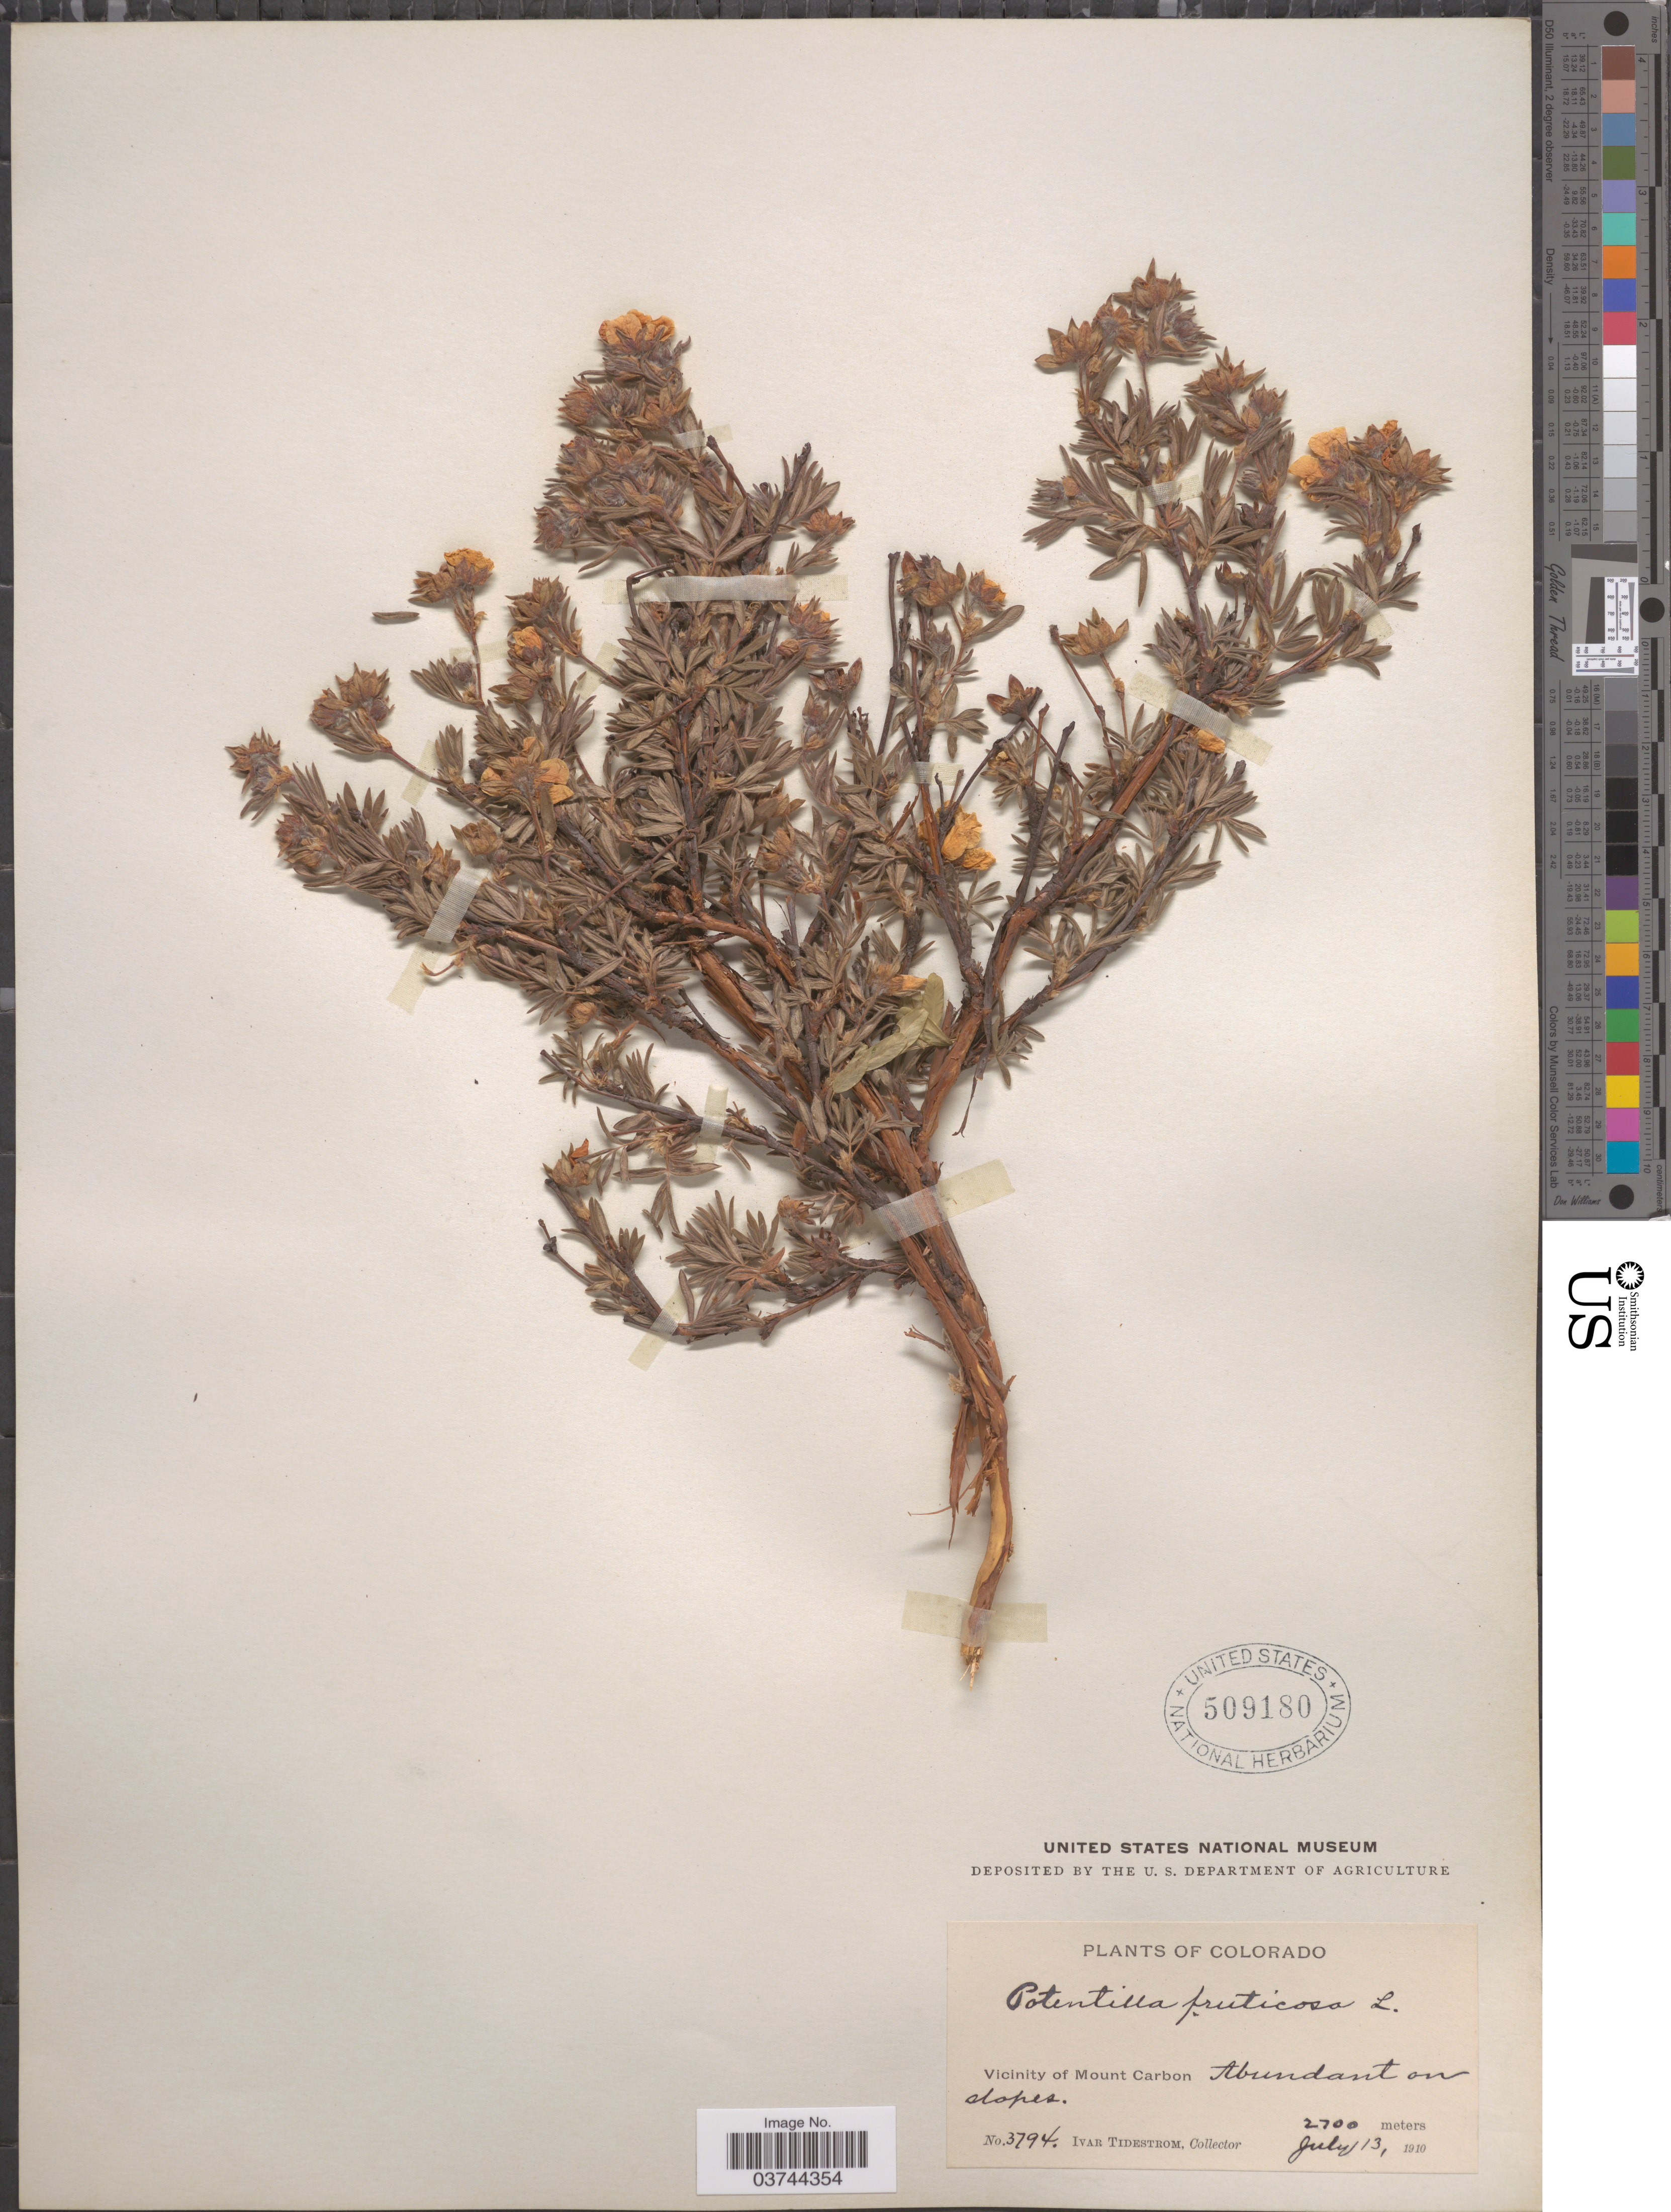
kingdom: Plantae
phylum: Tracheophyta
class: Magnoliopsida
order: Rosales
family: Rosaceae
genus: Dasiphora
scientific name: Dasiphora fruticosa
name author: (L.) Rydb.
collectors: I. F. Tidestrom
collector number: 3794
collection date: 1910-07-13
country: United States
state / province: Colorado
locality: Vicinity of Mount Carbon, Abundant on slopes.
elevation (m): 2700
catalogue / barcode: US 509180